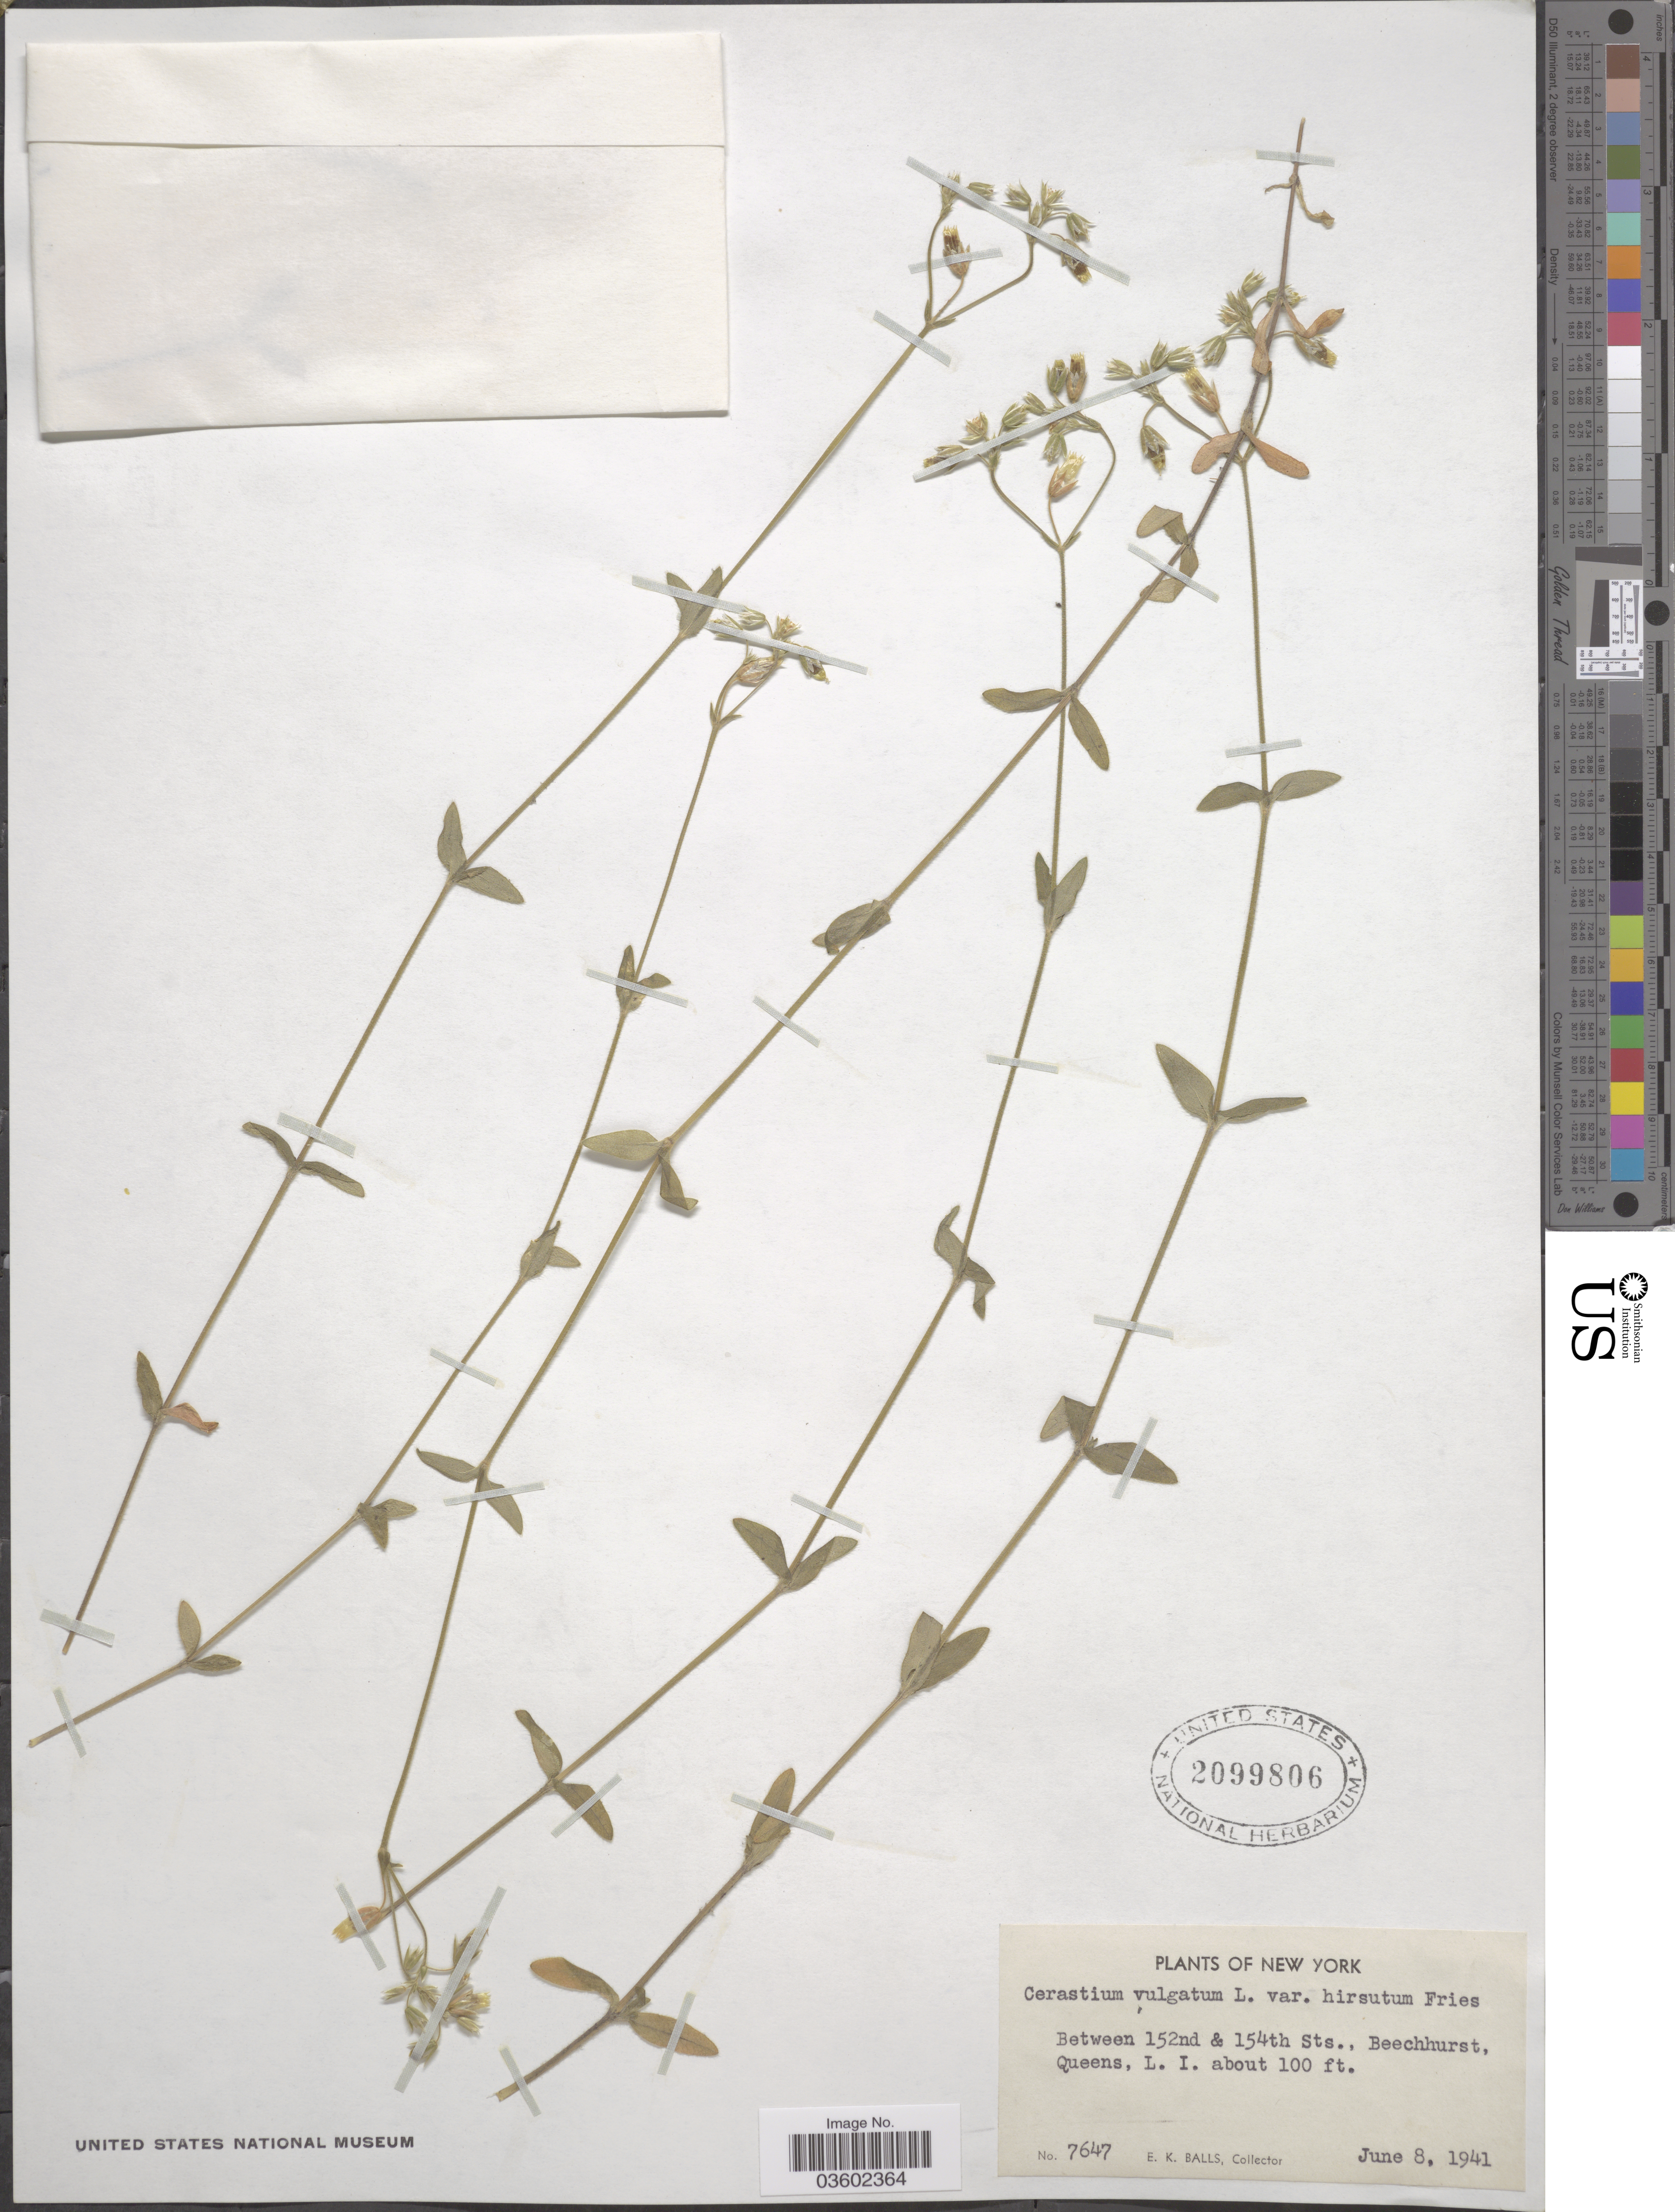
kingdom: Plantae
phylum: Tracheophyta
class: Magnoliopsida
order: Caryophyllales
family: Caryophyllaceae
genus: Cerastium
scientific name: Cerastium vulgatum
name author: L.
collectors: E. K. Balls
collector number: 7647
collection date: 1941-06-08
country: United States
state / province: New York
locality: Between 152nd & 154th Sts., Beechhurst, Queens, L. I.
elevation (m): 30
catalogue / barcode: US 2099806